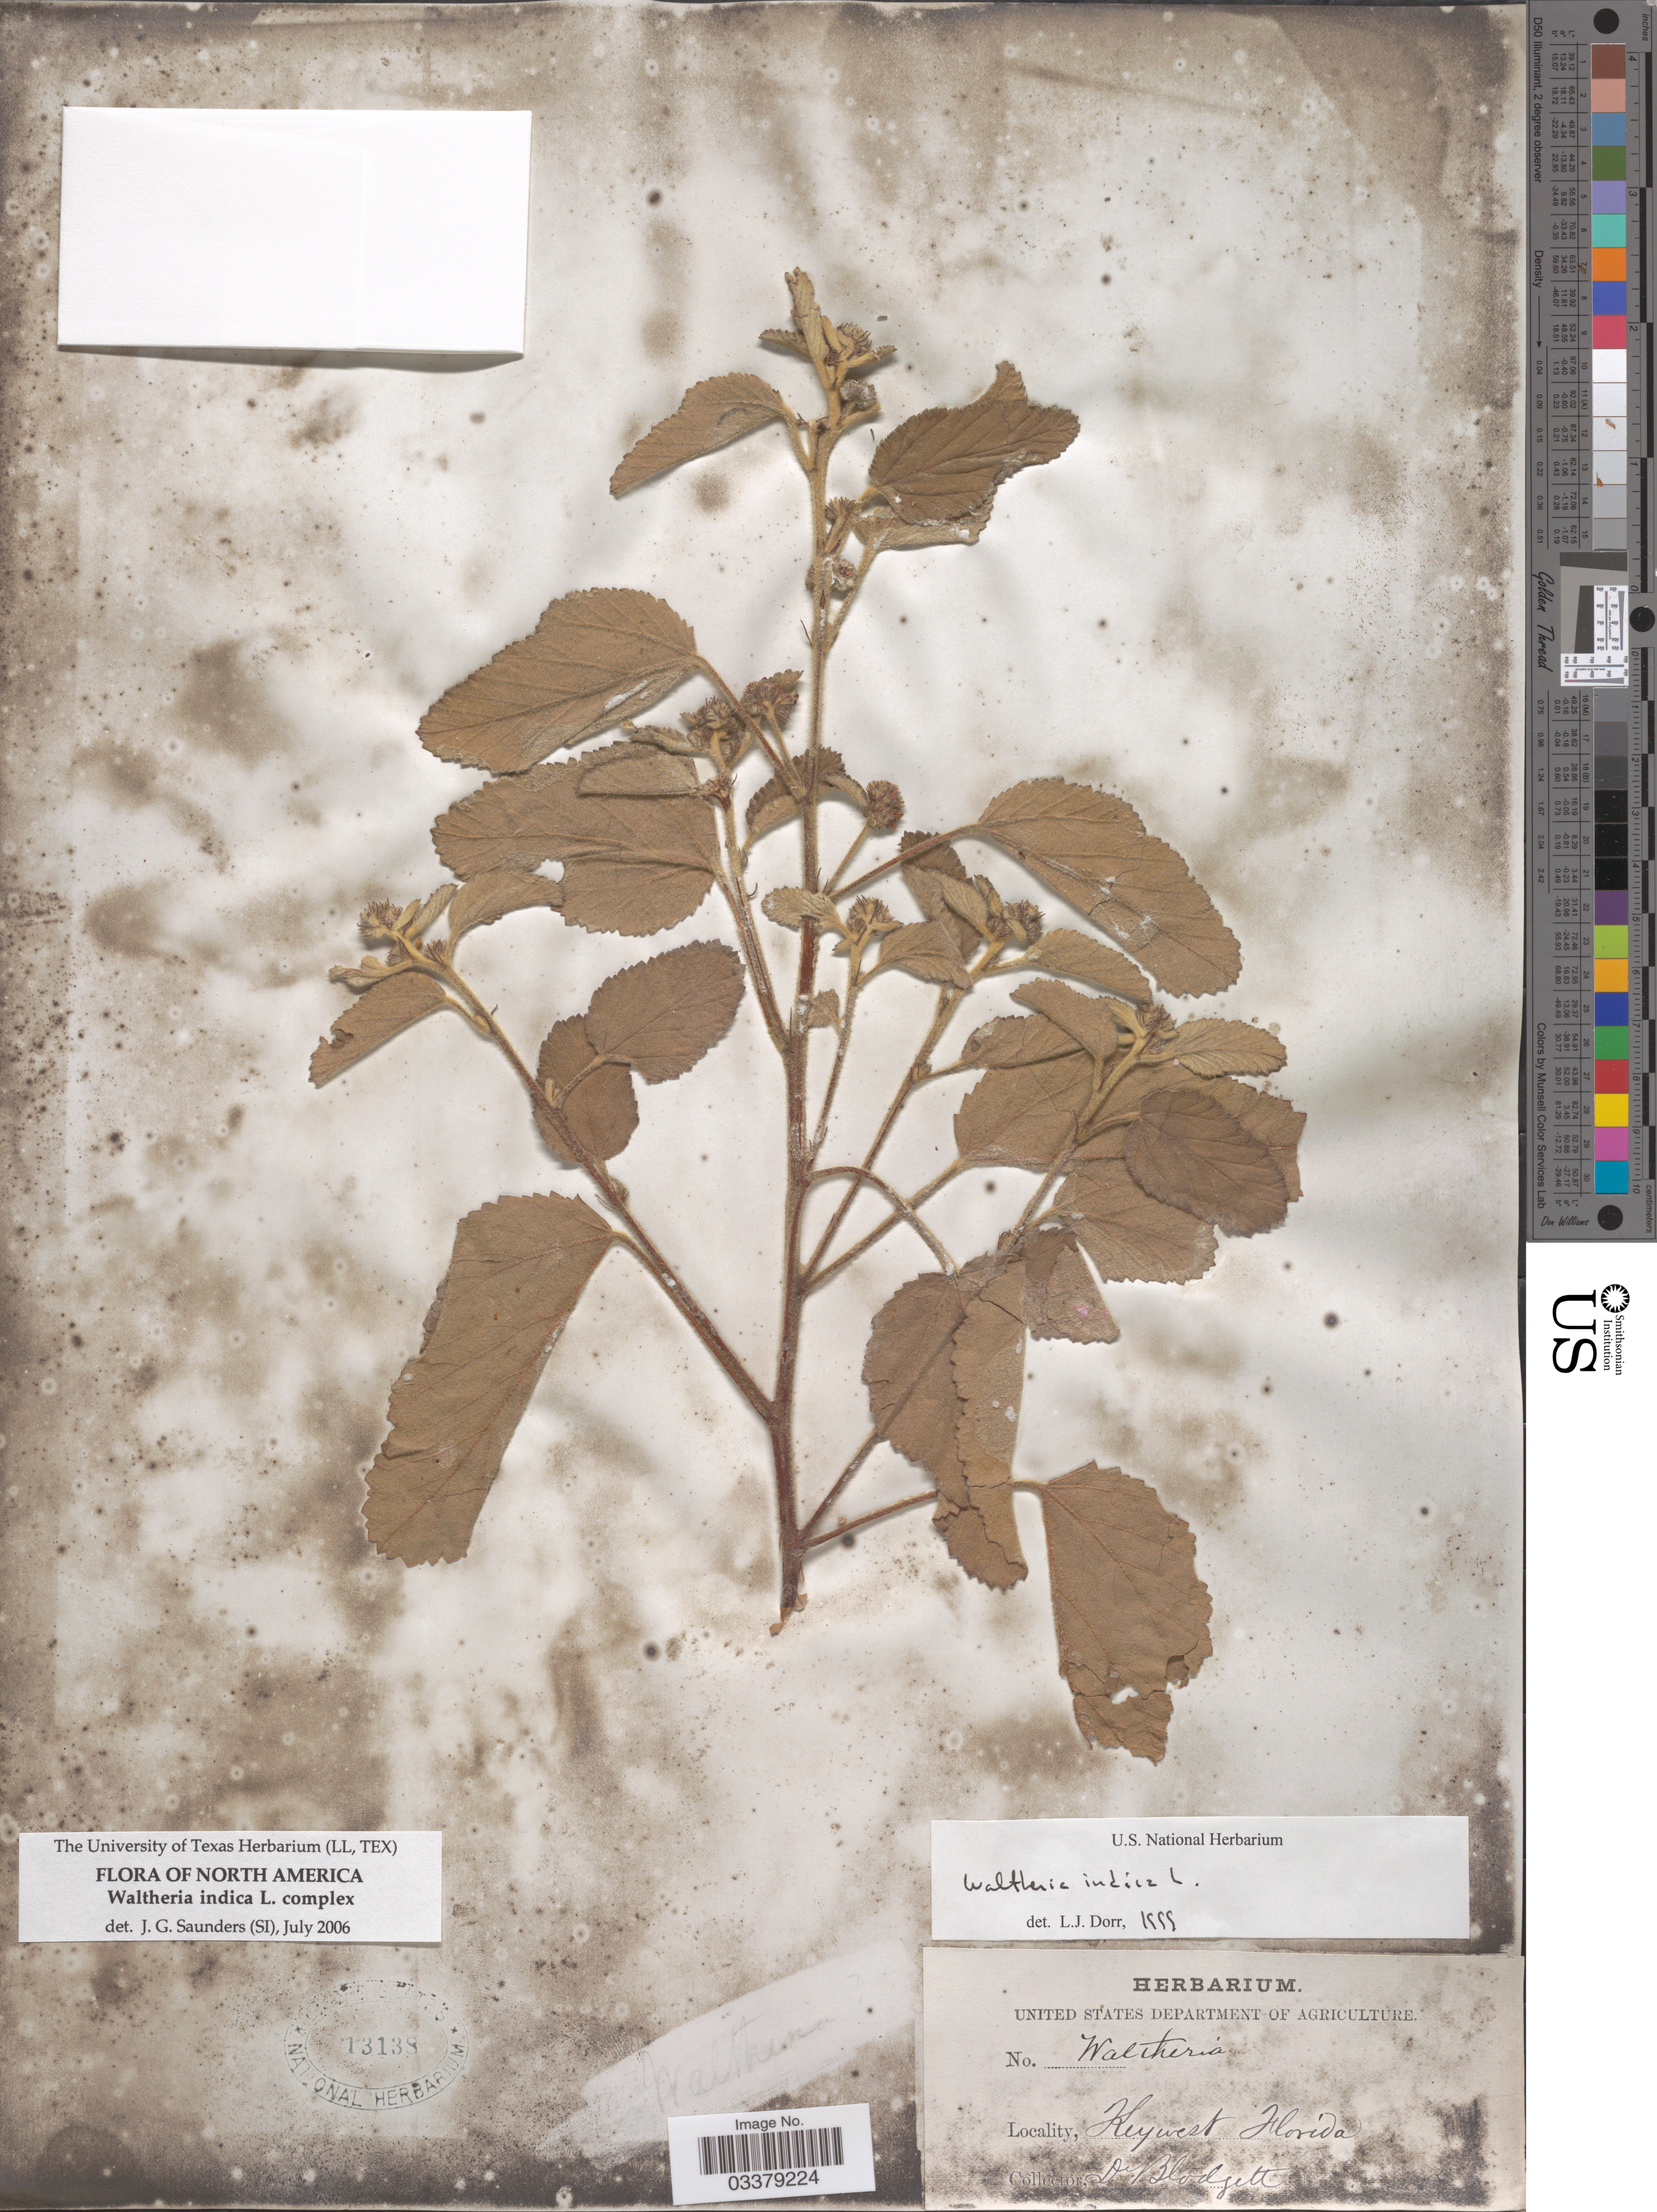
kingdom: Plantae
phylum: Tracheophyta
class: Magnoliopsida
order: Malvales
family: Malvaceae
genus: Waltheria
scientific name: Waltheria indica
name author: L.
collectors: -. Blodgett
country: United States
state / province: Florida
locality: Keywest Florida.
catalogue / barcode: US 13138